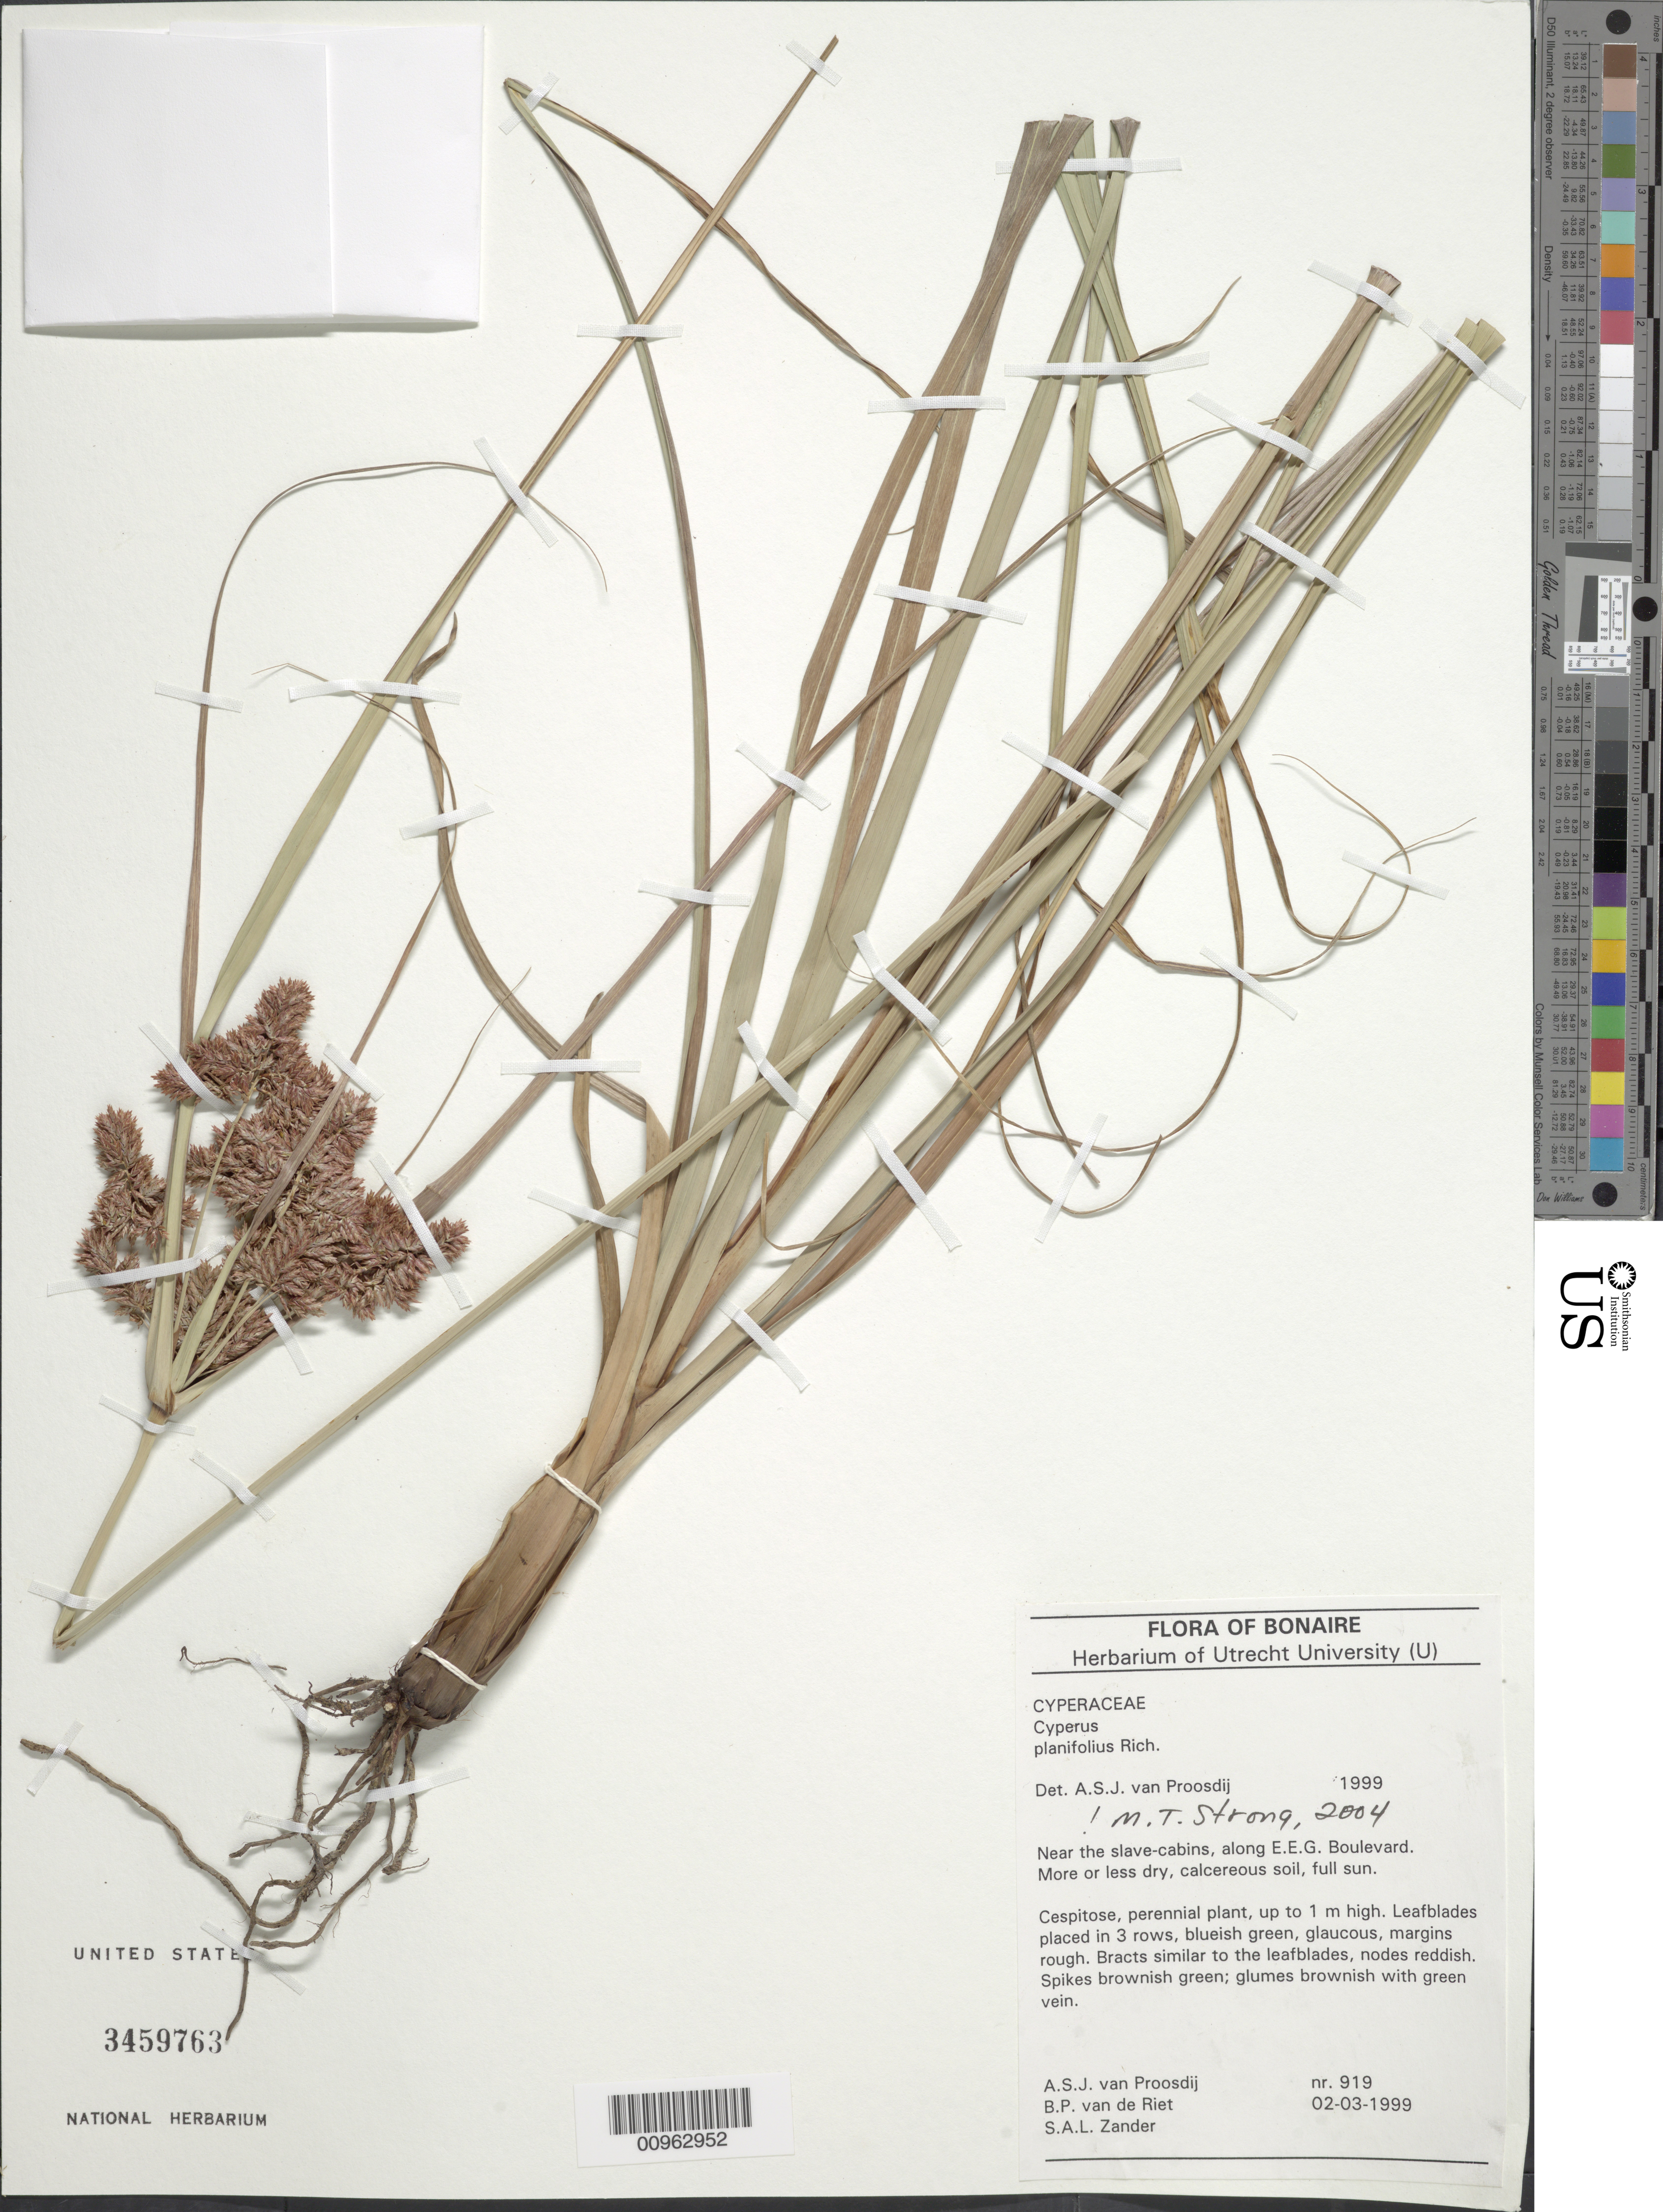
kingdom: Plantae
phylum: Tracheophyta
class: Liliopsida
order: Poales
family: Cyperaceae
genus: Cyperus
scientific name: Cyperus planifolius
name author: Rich.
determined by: Strong, M. T., (US), Smithsonian Institution - National Museum of Natural History (UNITED STATES)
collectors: A. Proosdij, B. Riet & S. Zander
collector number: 919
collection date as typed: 03 Feb 1999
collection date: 1999-02-03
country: Curaçao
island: Curaçao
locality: Near the slave-cabins, along E.E.G. Boulevard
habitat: More or less dry, calcereous soil, full sun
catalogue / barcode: US 3459763